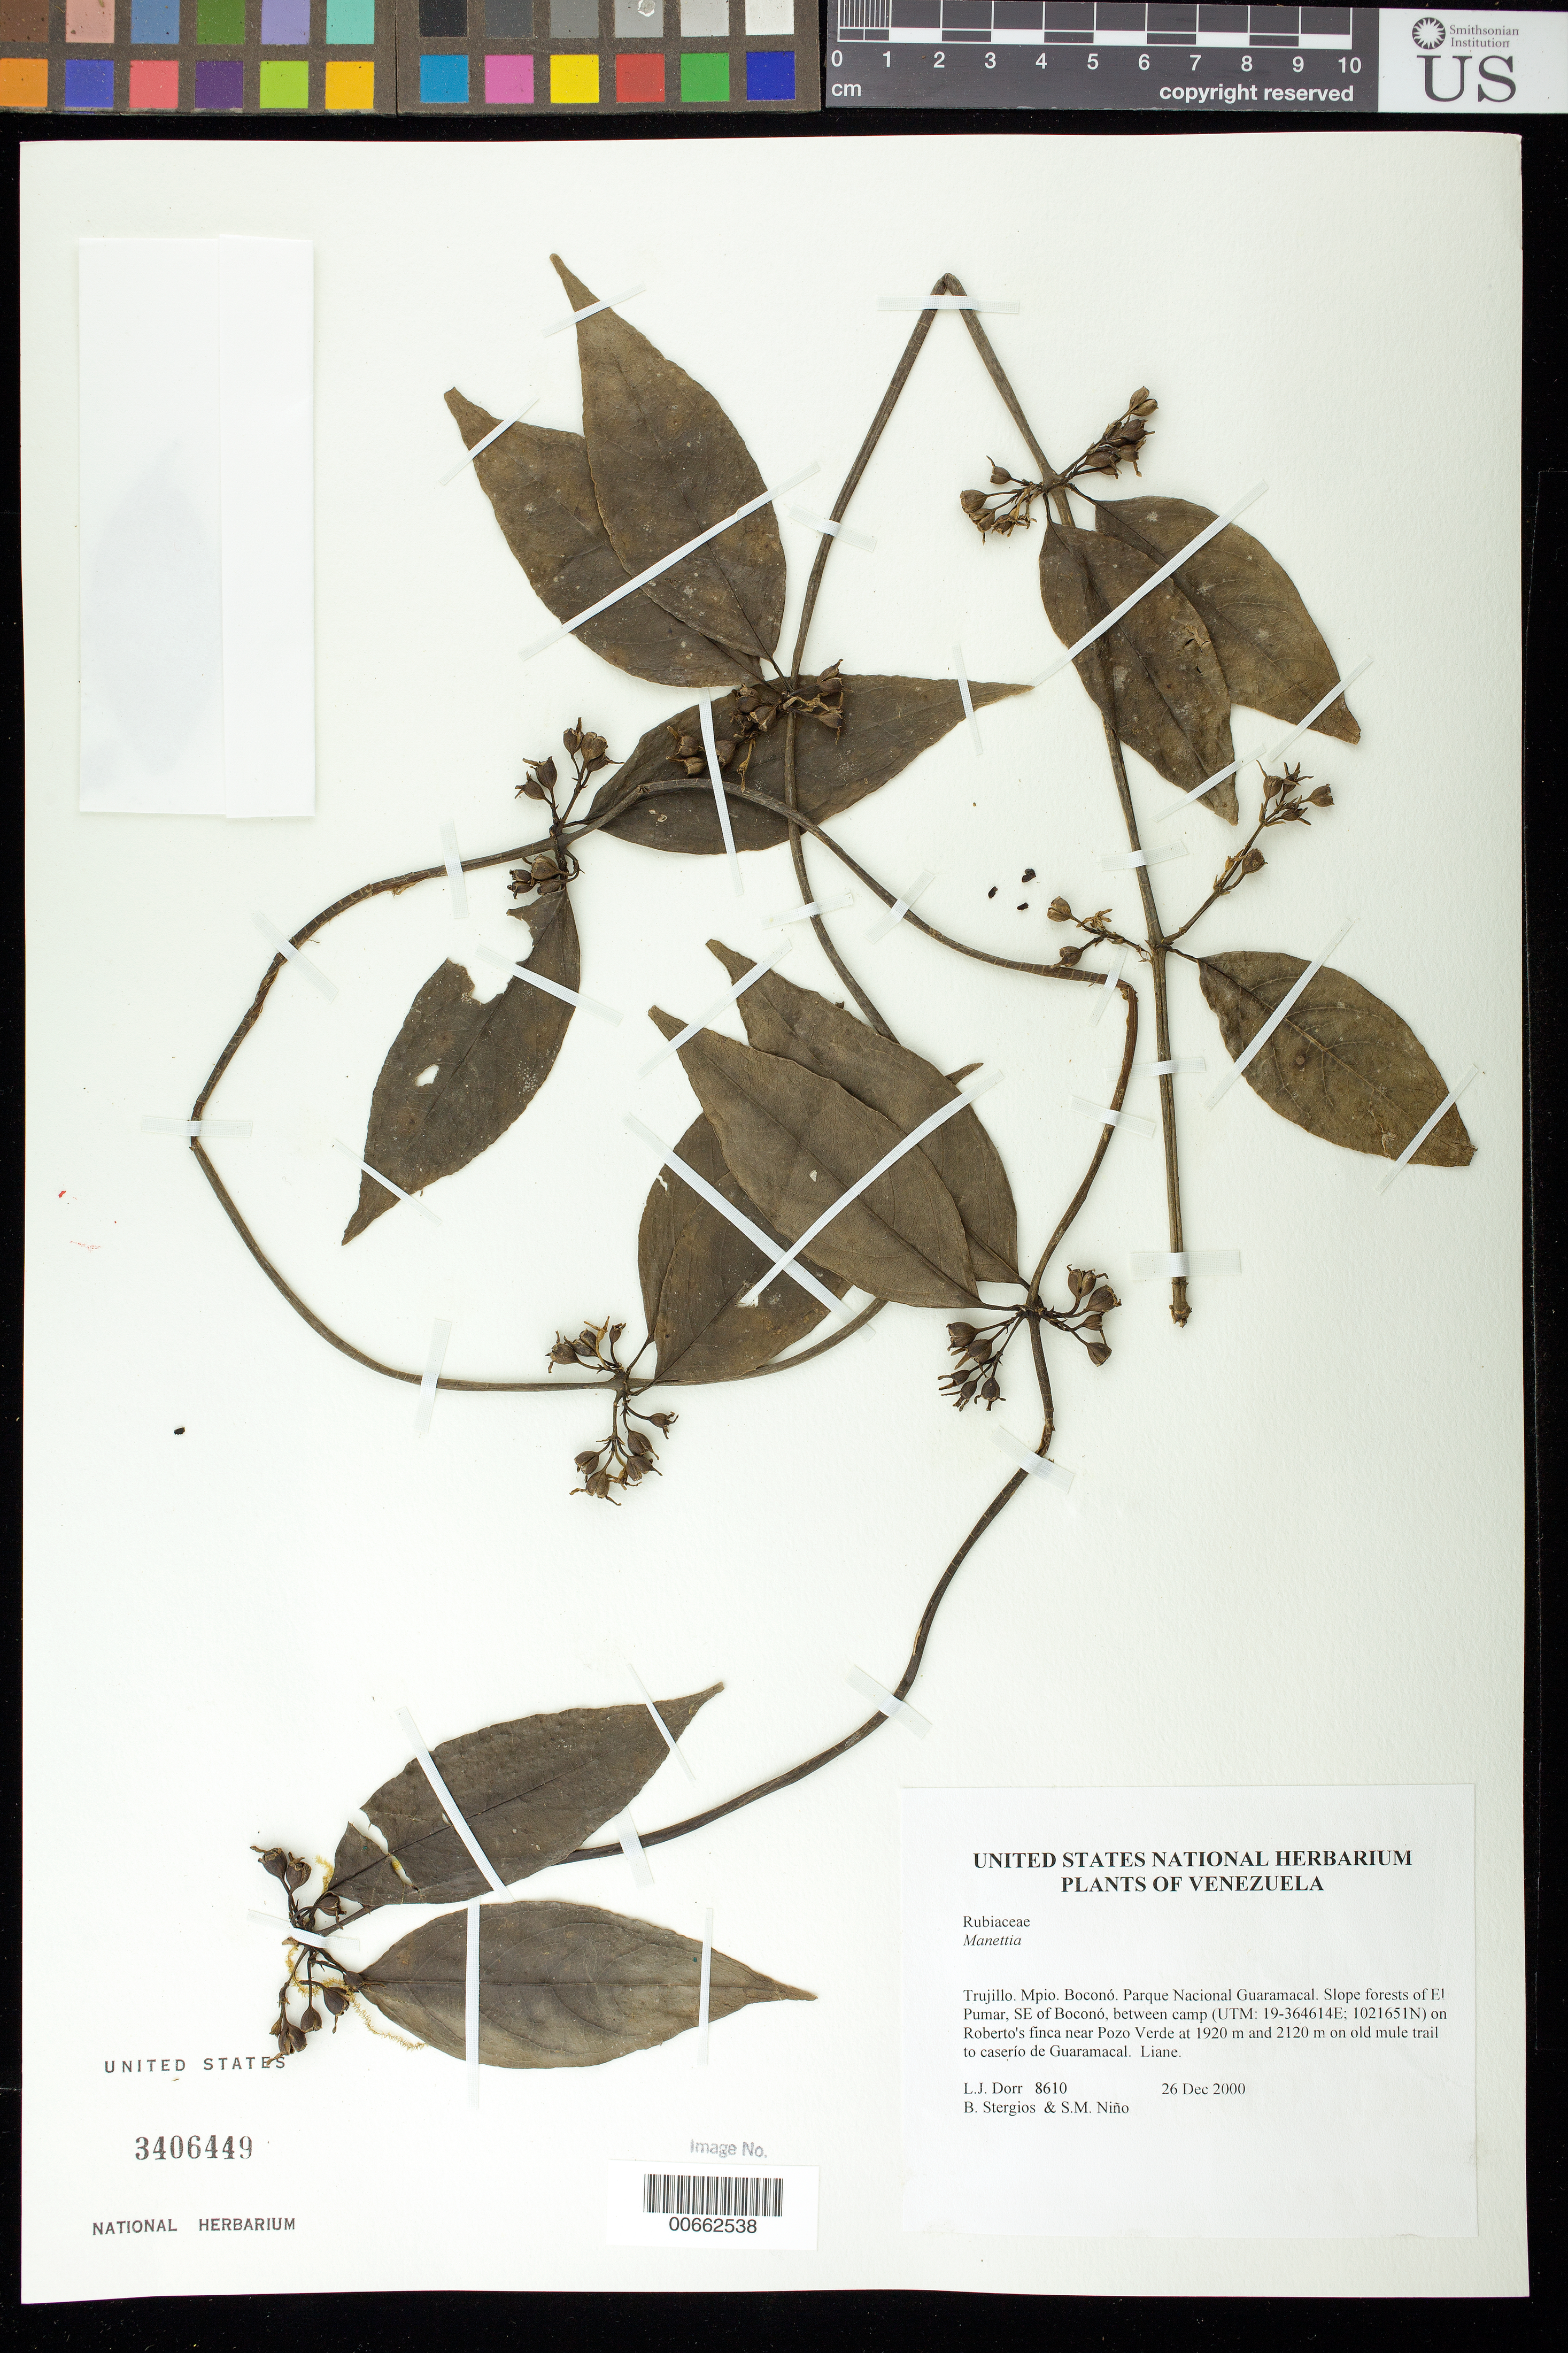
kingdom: Plantae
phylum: Tracheophyta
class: Magnoliopsida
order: Gentianales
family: Rubiaceae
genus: Manettia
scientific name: Manettia sp.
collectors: L. J. Dorr, B. G. Stergios & S. M. Niño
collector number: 8610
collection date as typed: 26 Dec 2000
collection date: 2000-12-26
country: Venezuela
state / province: Trujillo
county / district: Boconó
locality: Parque Nacional Guaramacal. El Pumar, SE of Boconó, between camp on Roberto's finca near Pozo Verde at 1920 m and 2120 m on old mule trail to caserío de Guaramacal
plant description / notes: PORT, US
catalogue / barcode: US 3406449